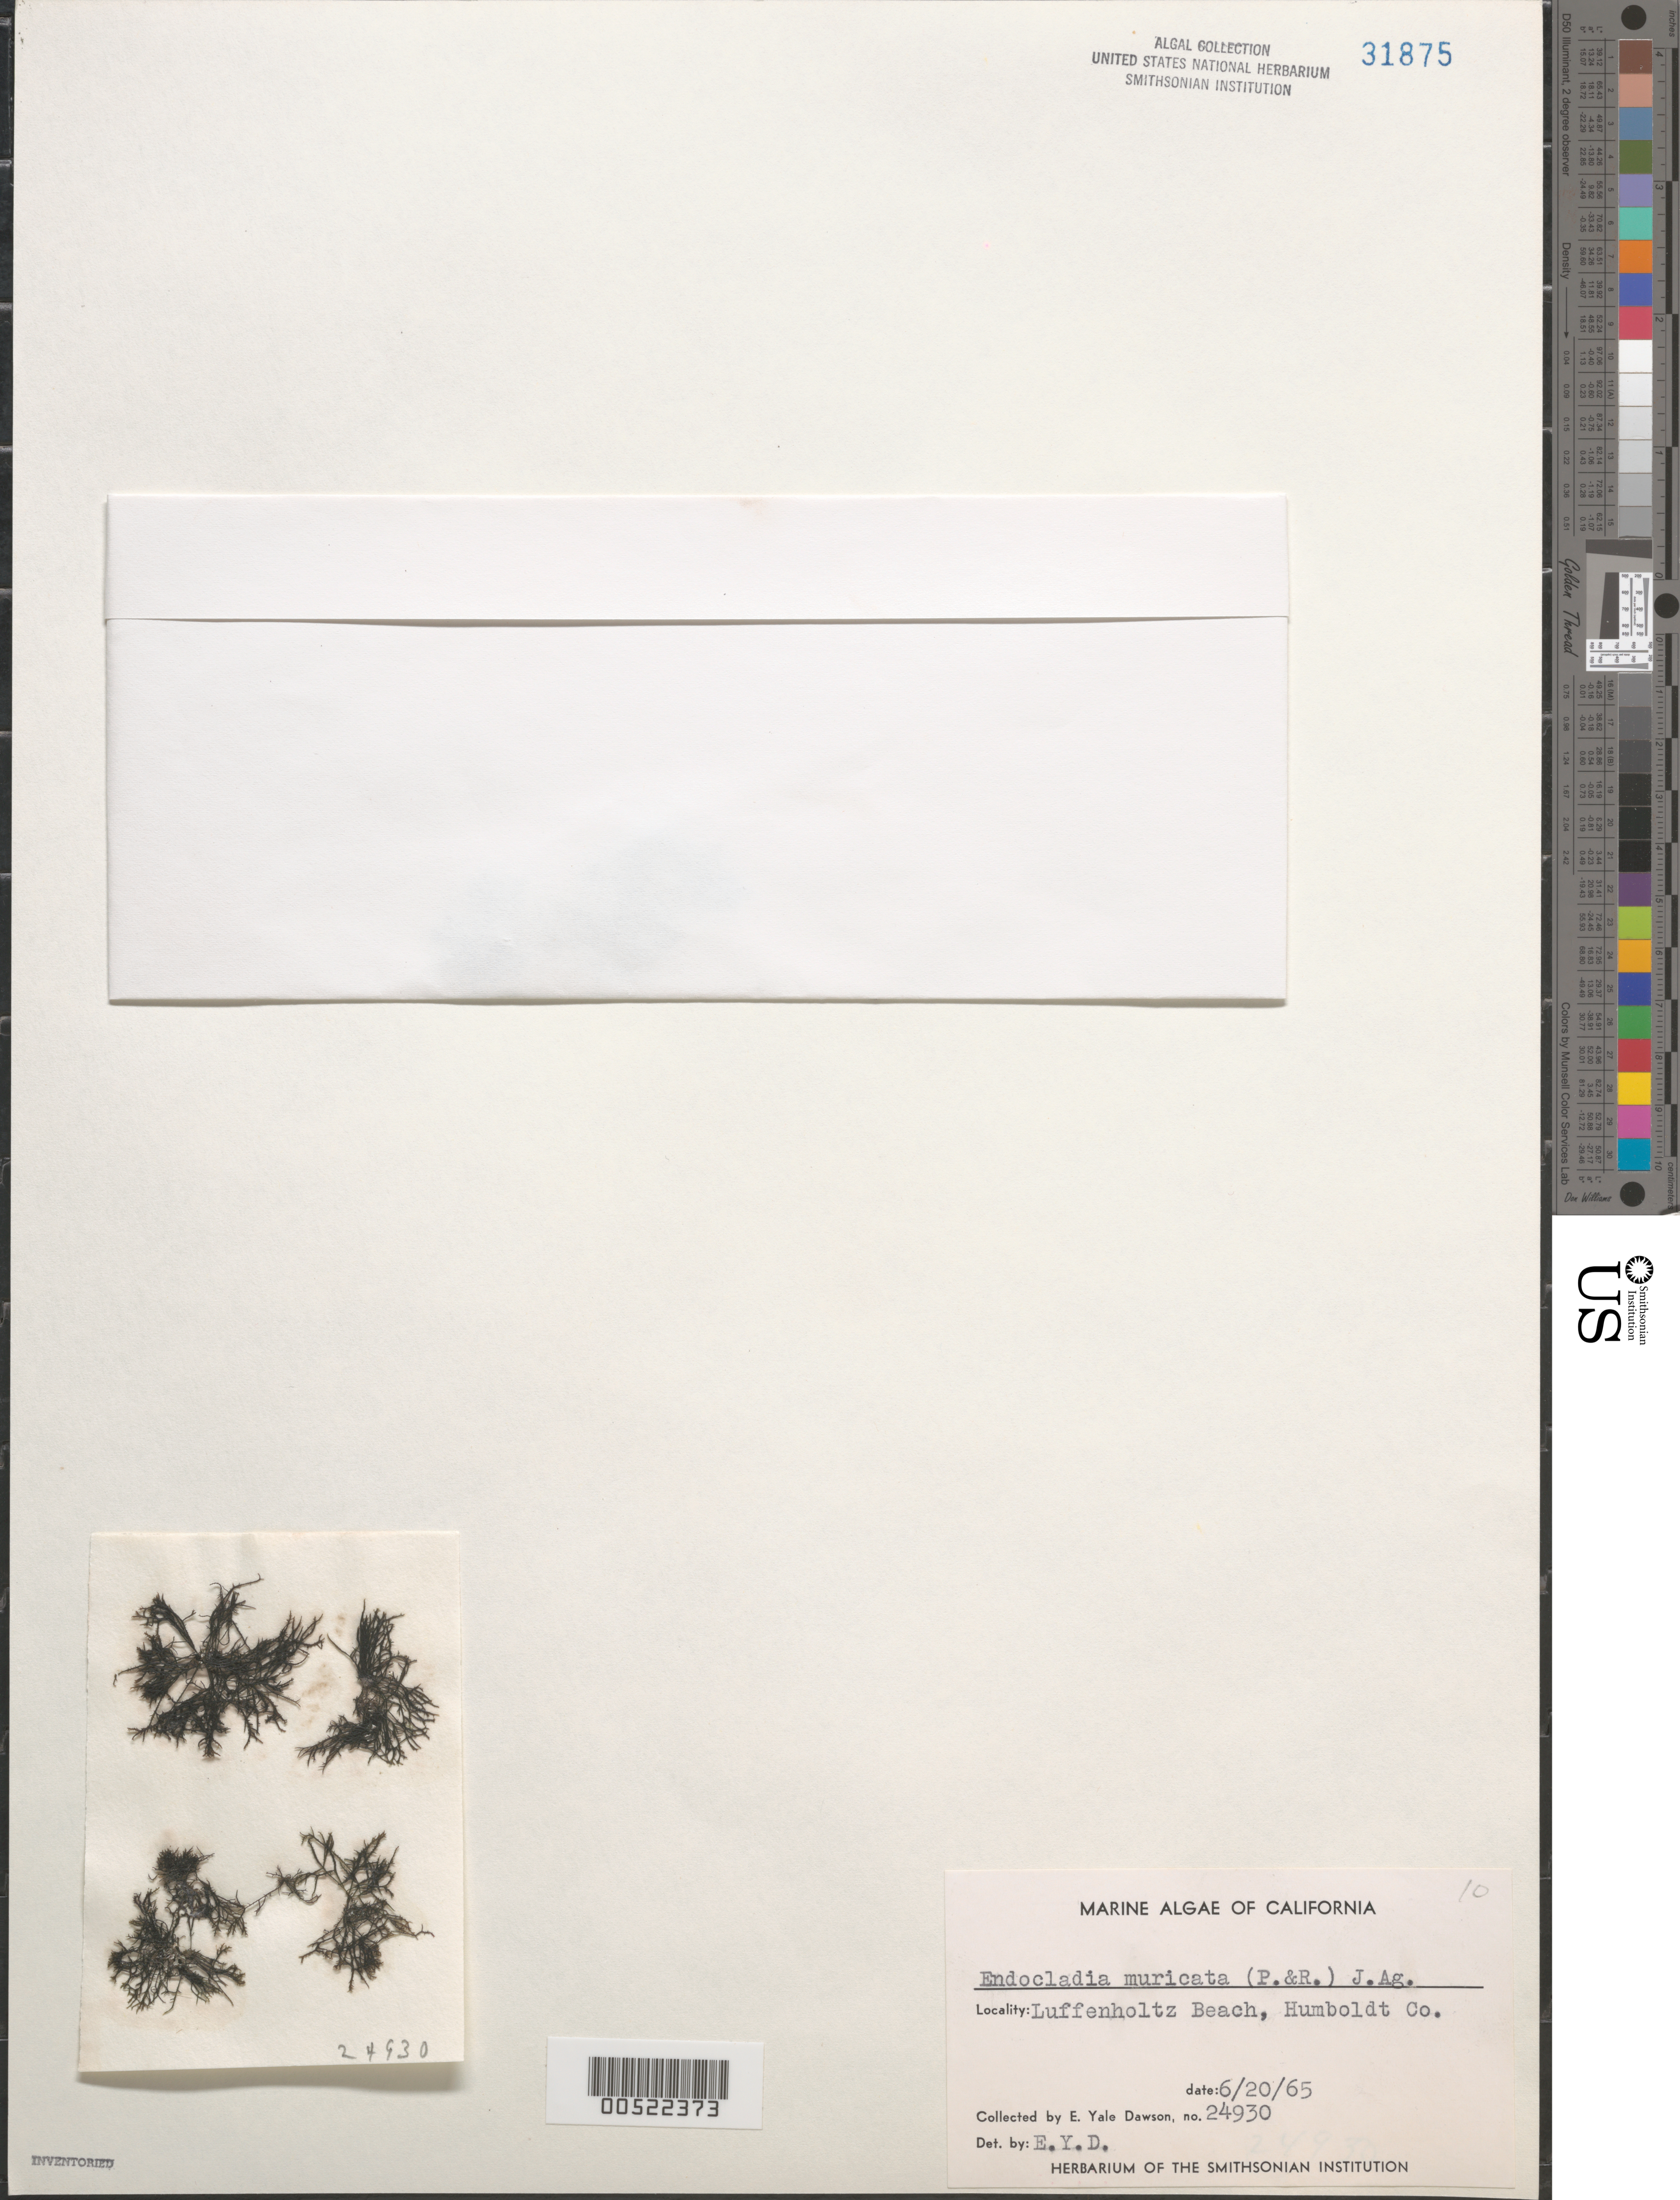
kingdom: Plantae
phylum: Rhodophyta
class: Florideophyceae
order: Gigartinales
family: Endocladiaceae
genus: Endocladia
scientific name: Endocladia muricata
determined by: Dawson, E. Y.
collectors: E. Y. Dawson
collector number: EYD 24930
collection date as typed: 20 Jun 1965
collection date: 1965-06-20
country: United States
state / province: California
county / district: Humboldt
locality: Luffenholtz Beach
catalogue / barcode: US 31875